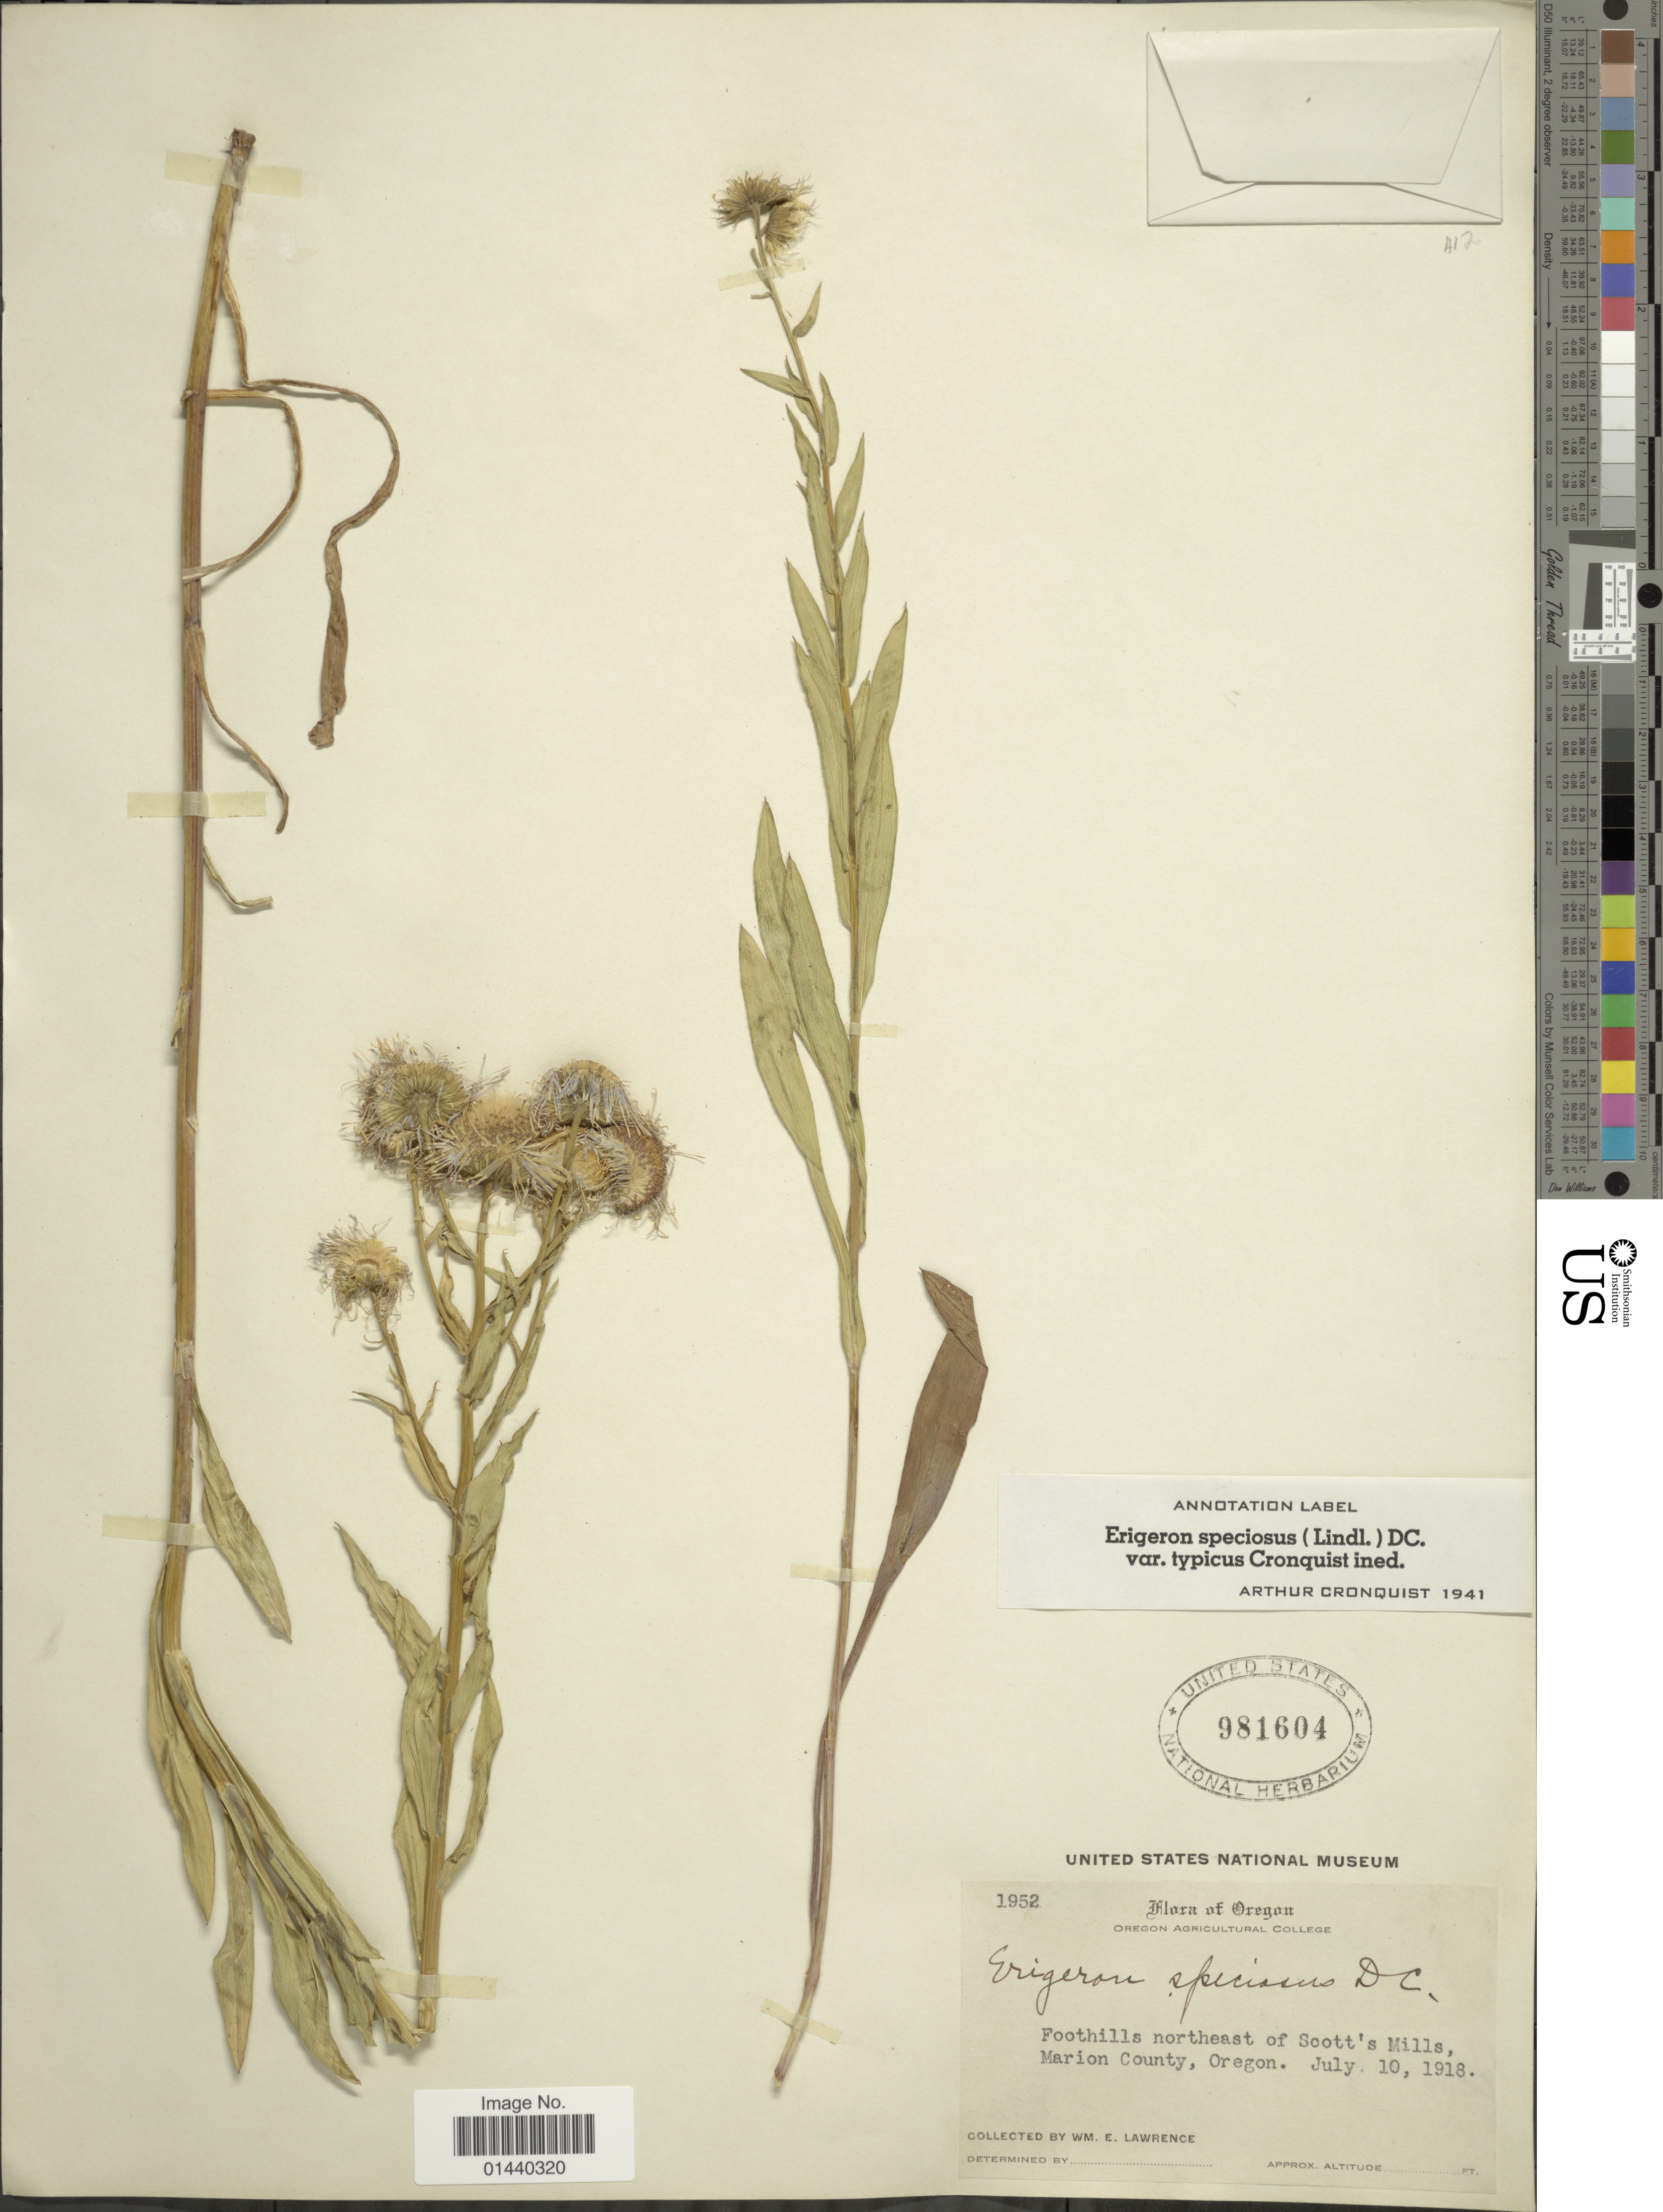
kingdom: Plantae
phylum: Tracheophyta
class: Magnoliopsida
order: Asterales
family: Asteraceae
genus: Erigeron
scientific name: Erigeron speciosus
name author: (Lindl.) DC.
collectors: W. Lawrence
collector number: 1952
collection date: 1918-07-10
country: United States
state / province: Oregon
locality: Foothills northeast of Scott's Mills, Marion County.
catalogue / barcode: US 981604